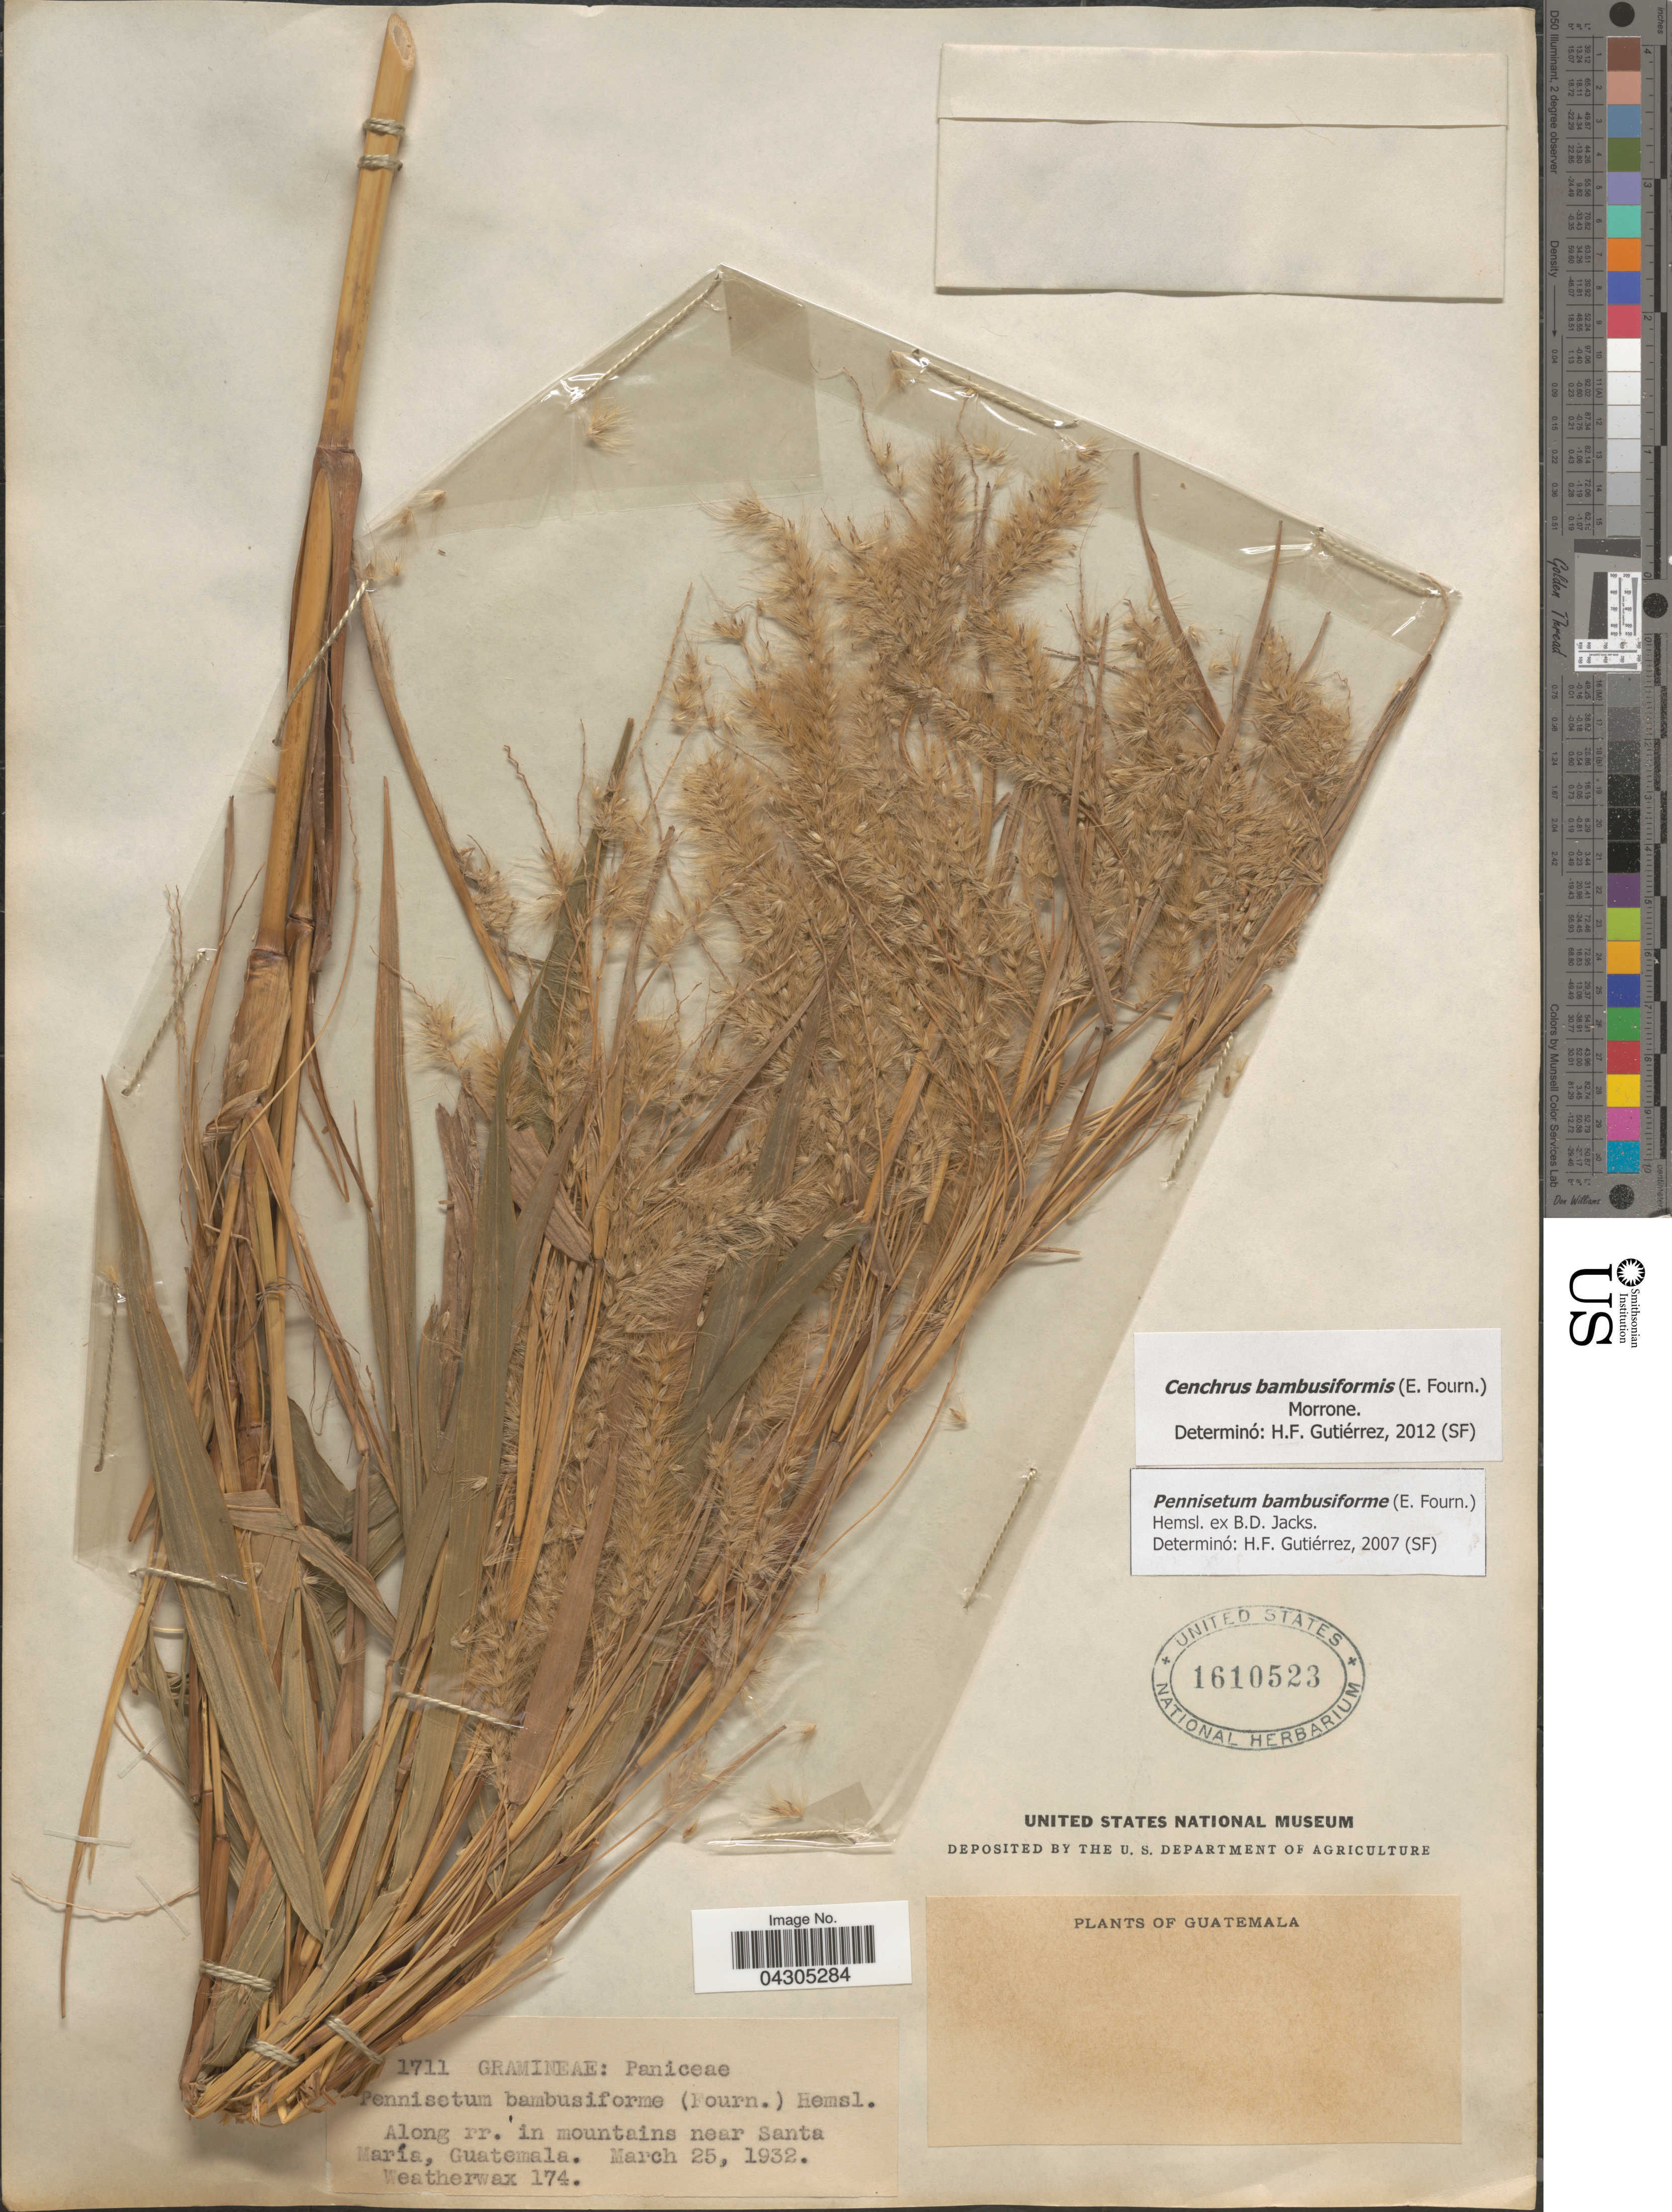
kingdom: Plantae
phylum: Tracheophyta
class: Liliopsida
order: Poales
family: Poaceae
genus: Cenchrus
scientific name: Cenchrus bambusiformis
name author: (E. Fourn.) Morrone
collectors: -. Weatherwax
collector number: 174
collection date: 1932-03-25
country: Guatemala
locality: Along rr. in mountains near Santa María.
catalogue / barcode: US 1610523